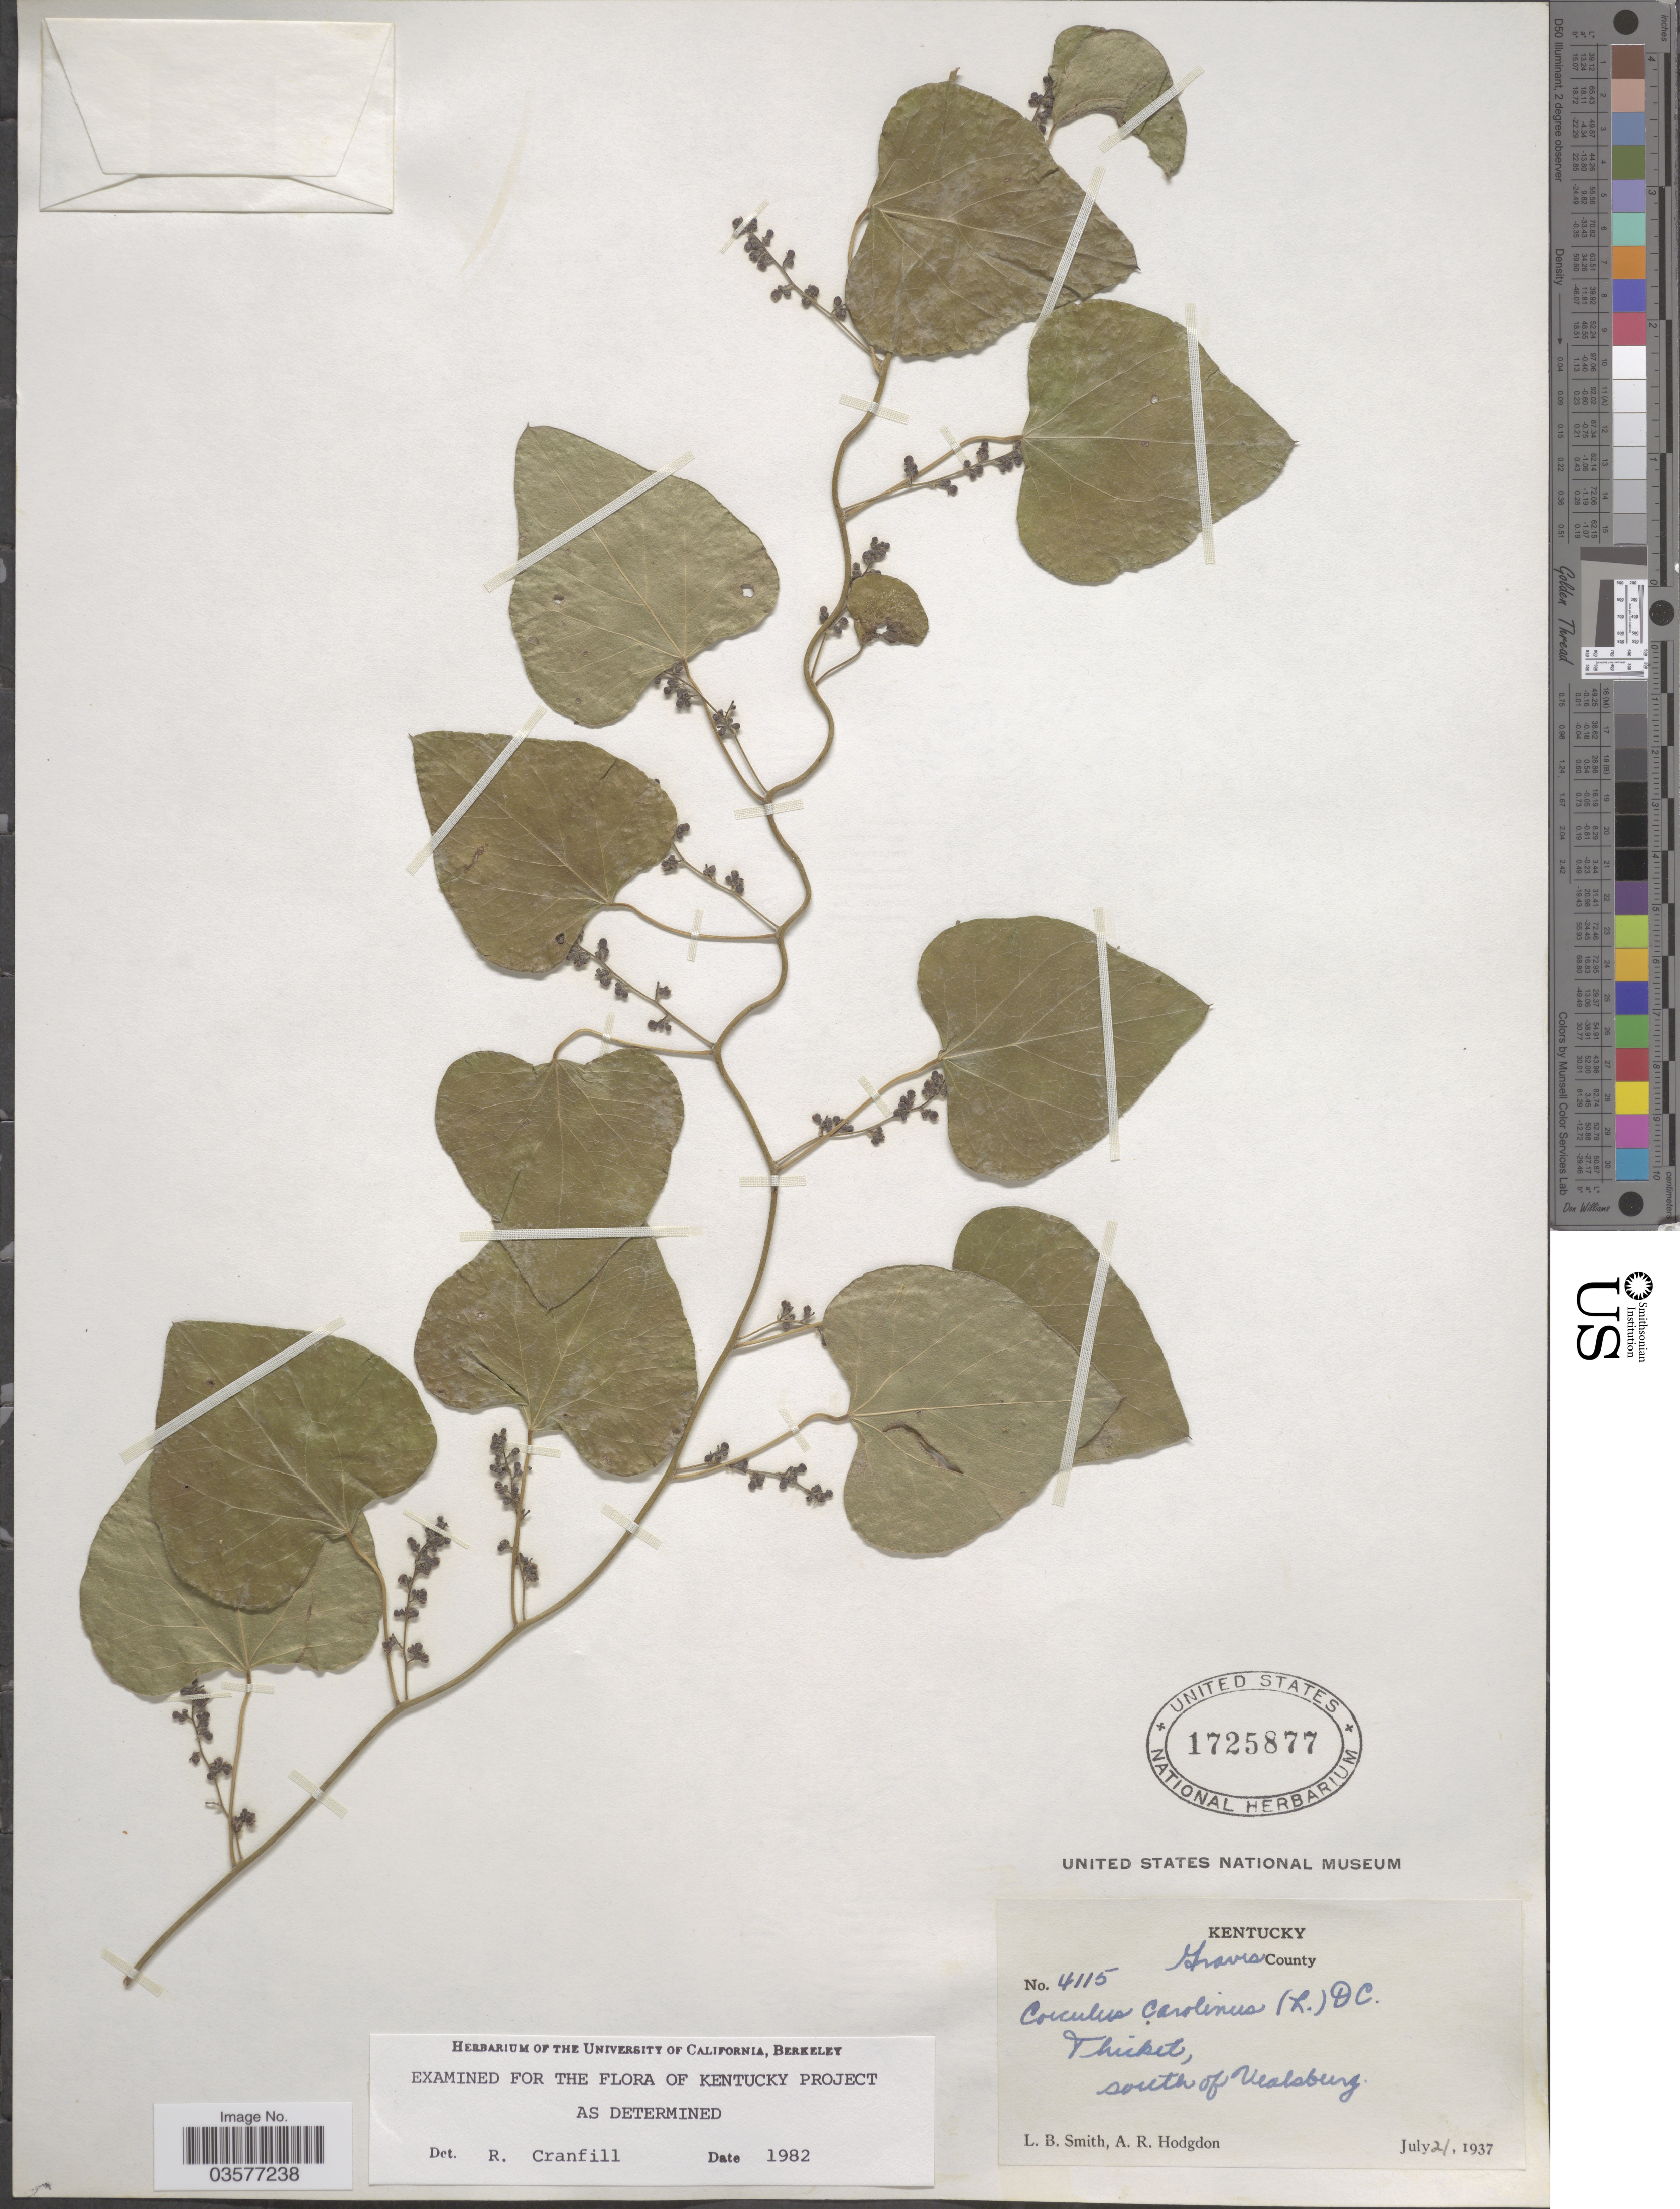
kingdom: Plantae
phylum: Tracheophyta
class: Magnoliopsida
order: Ranunculales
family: Menispermaceae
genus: Cocculus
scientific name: Cocculus carolinus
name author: (L.) DC.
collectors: L. Smith & A. R. Hodgdon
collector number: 4115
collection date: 1937-07-21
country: United States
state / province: Kentucky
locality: Travis County. Thicket, south of Nealsburg.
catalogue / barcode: US 1725877